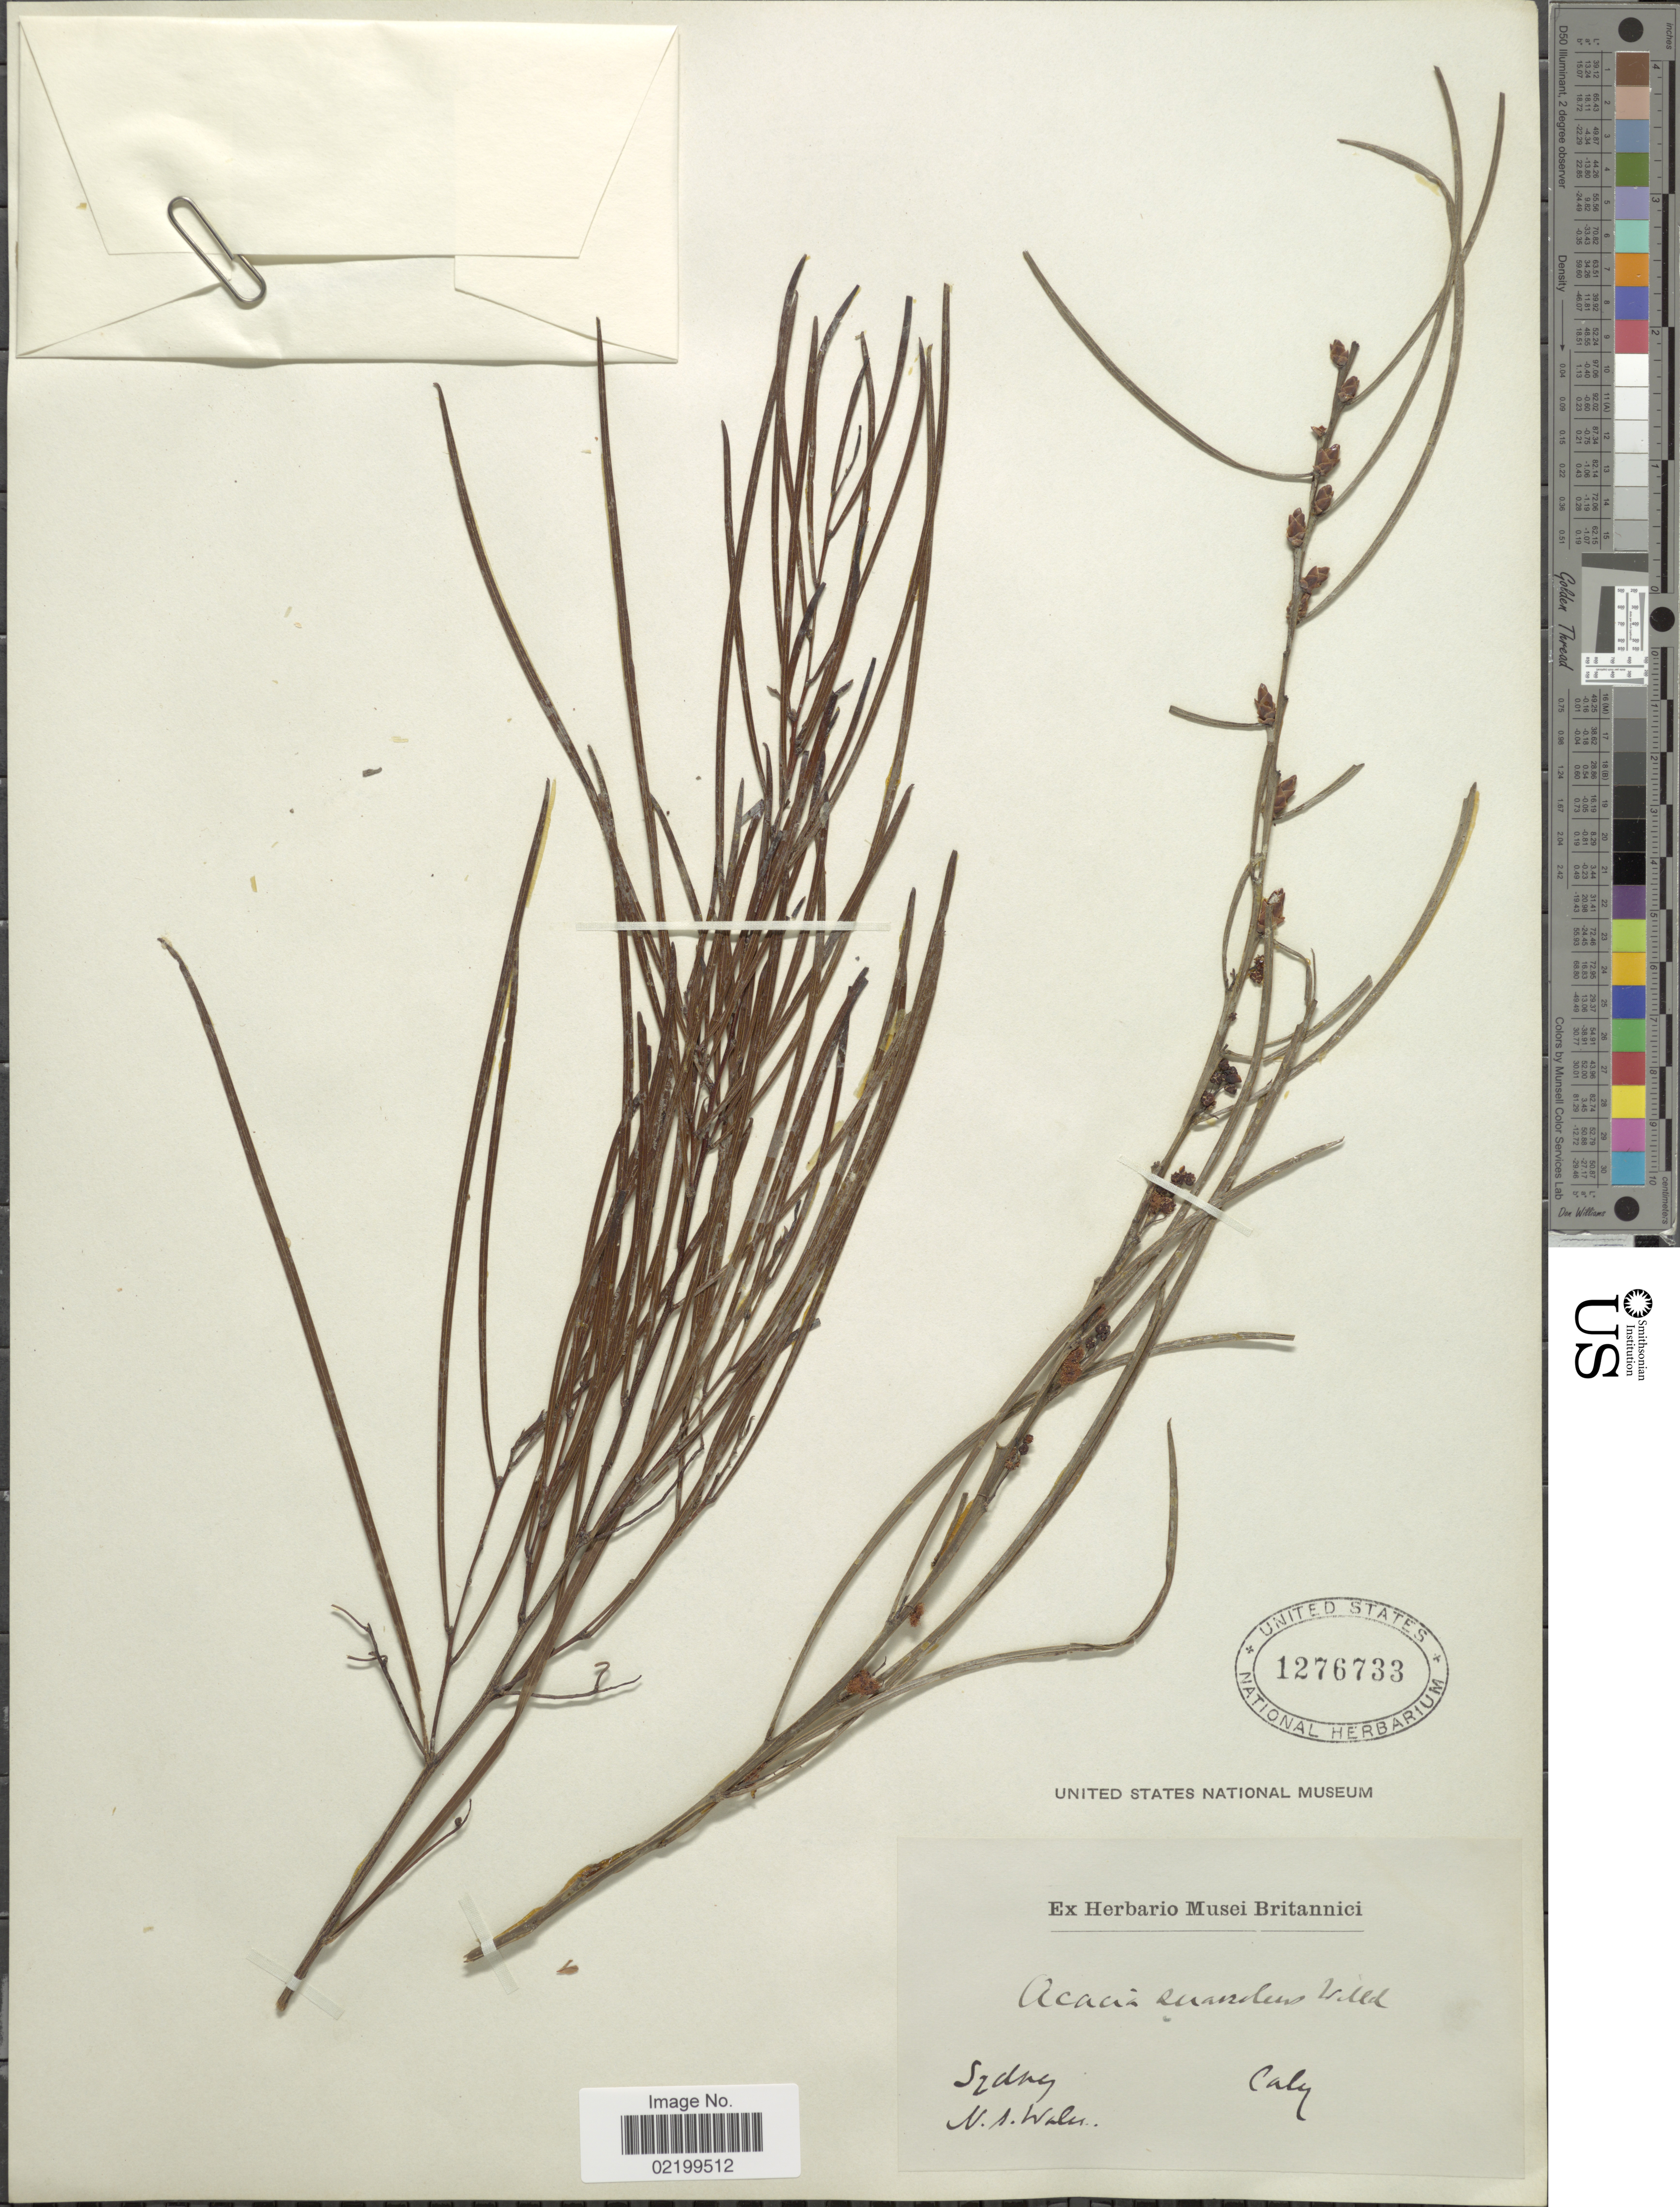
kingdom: Plantae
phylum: Tracheophyta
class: Magnoliopsida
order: Fabales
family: Fabaceae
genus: Acacia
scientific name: Acacia suaveolens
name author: (Sm.) Willd.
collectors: -. Caly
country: Australia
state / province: New South Wales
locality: Sydney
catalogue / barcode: US 1276733